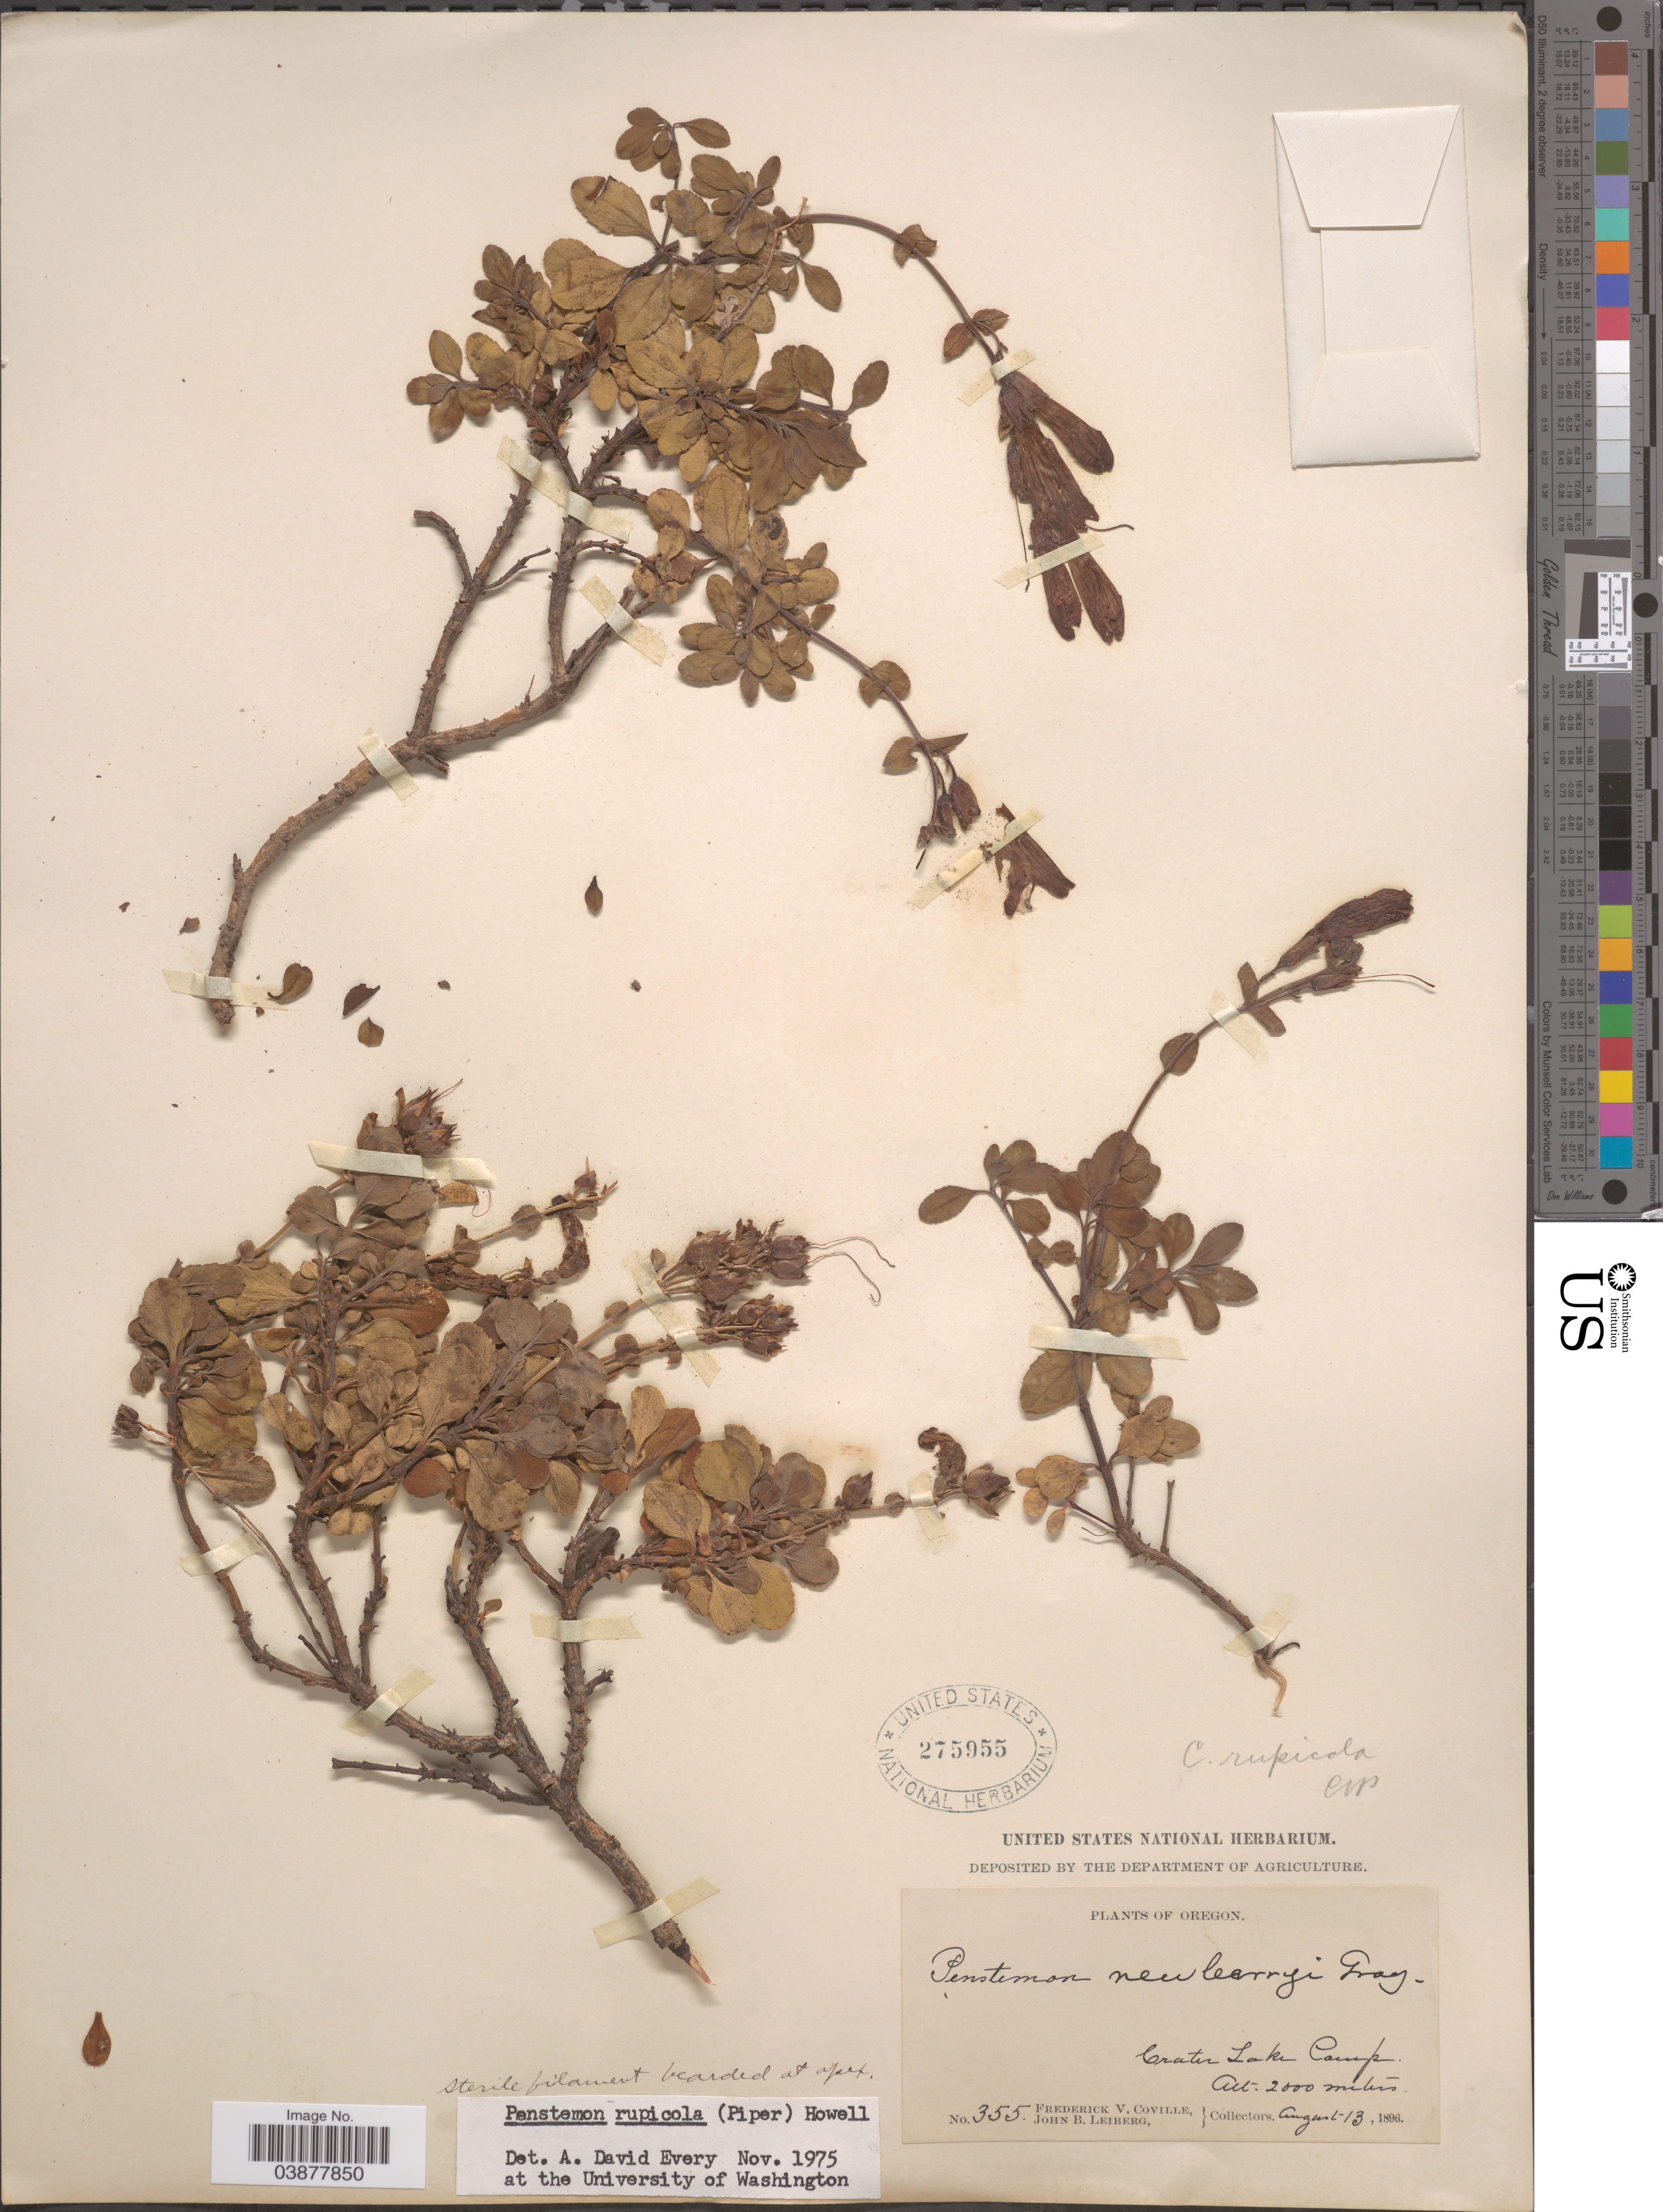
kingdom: Plantae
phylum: Tracheophyta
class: Magnoliopsida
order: Lamiales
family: Plantaginaceae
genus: Penstemon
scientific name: Penstemon rupicola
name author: (Piper) Howell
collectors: F. V. Coville & J. B. Leiberg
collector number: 355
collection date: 1896-08-13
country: United States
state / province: Oregon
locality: Crater Lake Camp.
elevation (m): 2000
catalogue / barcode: US 275955